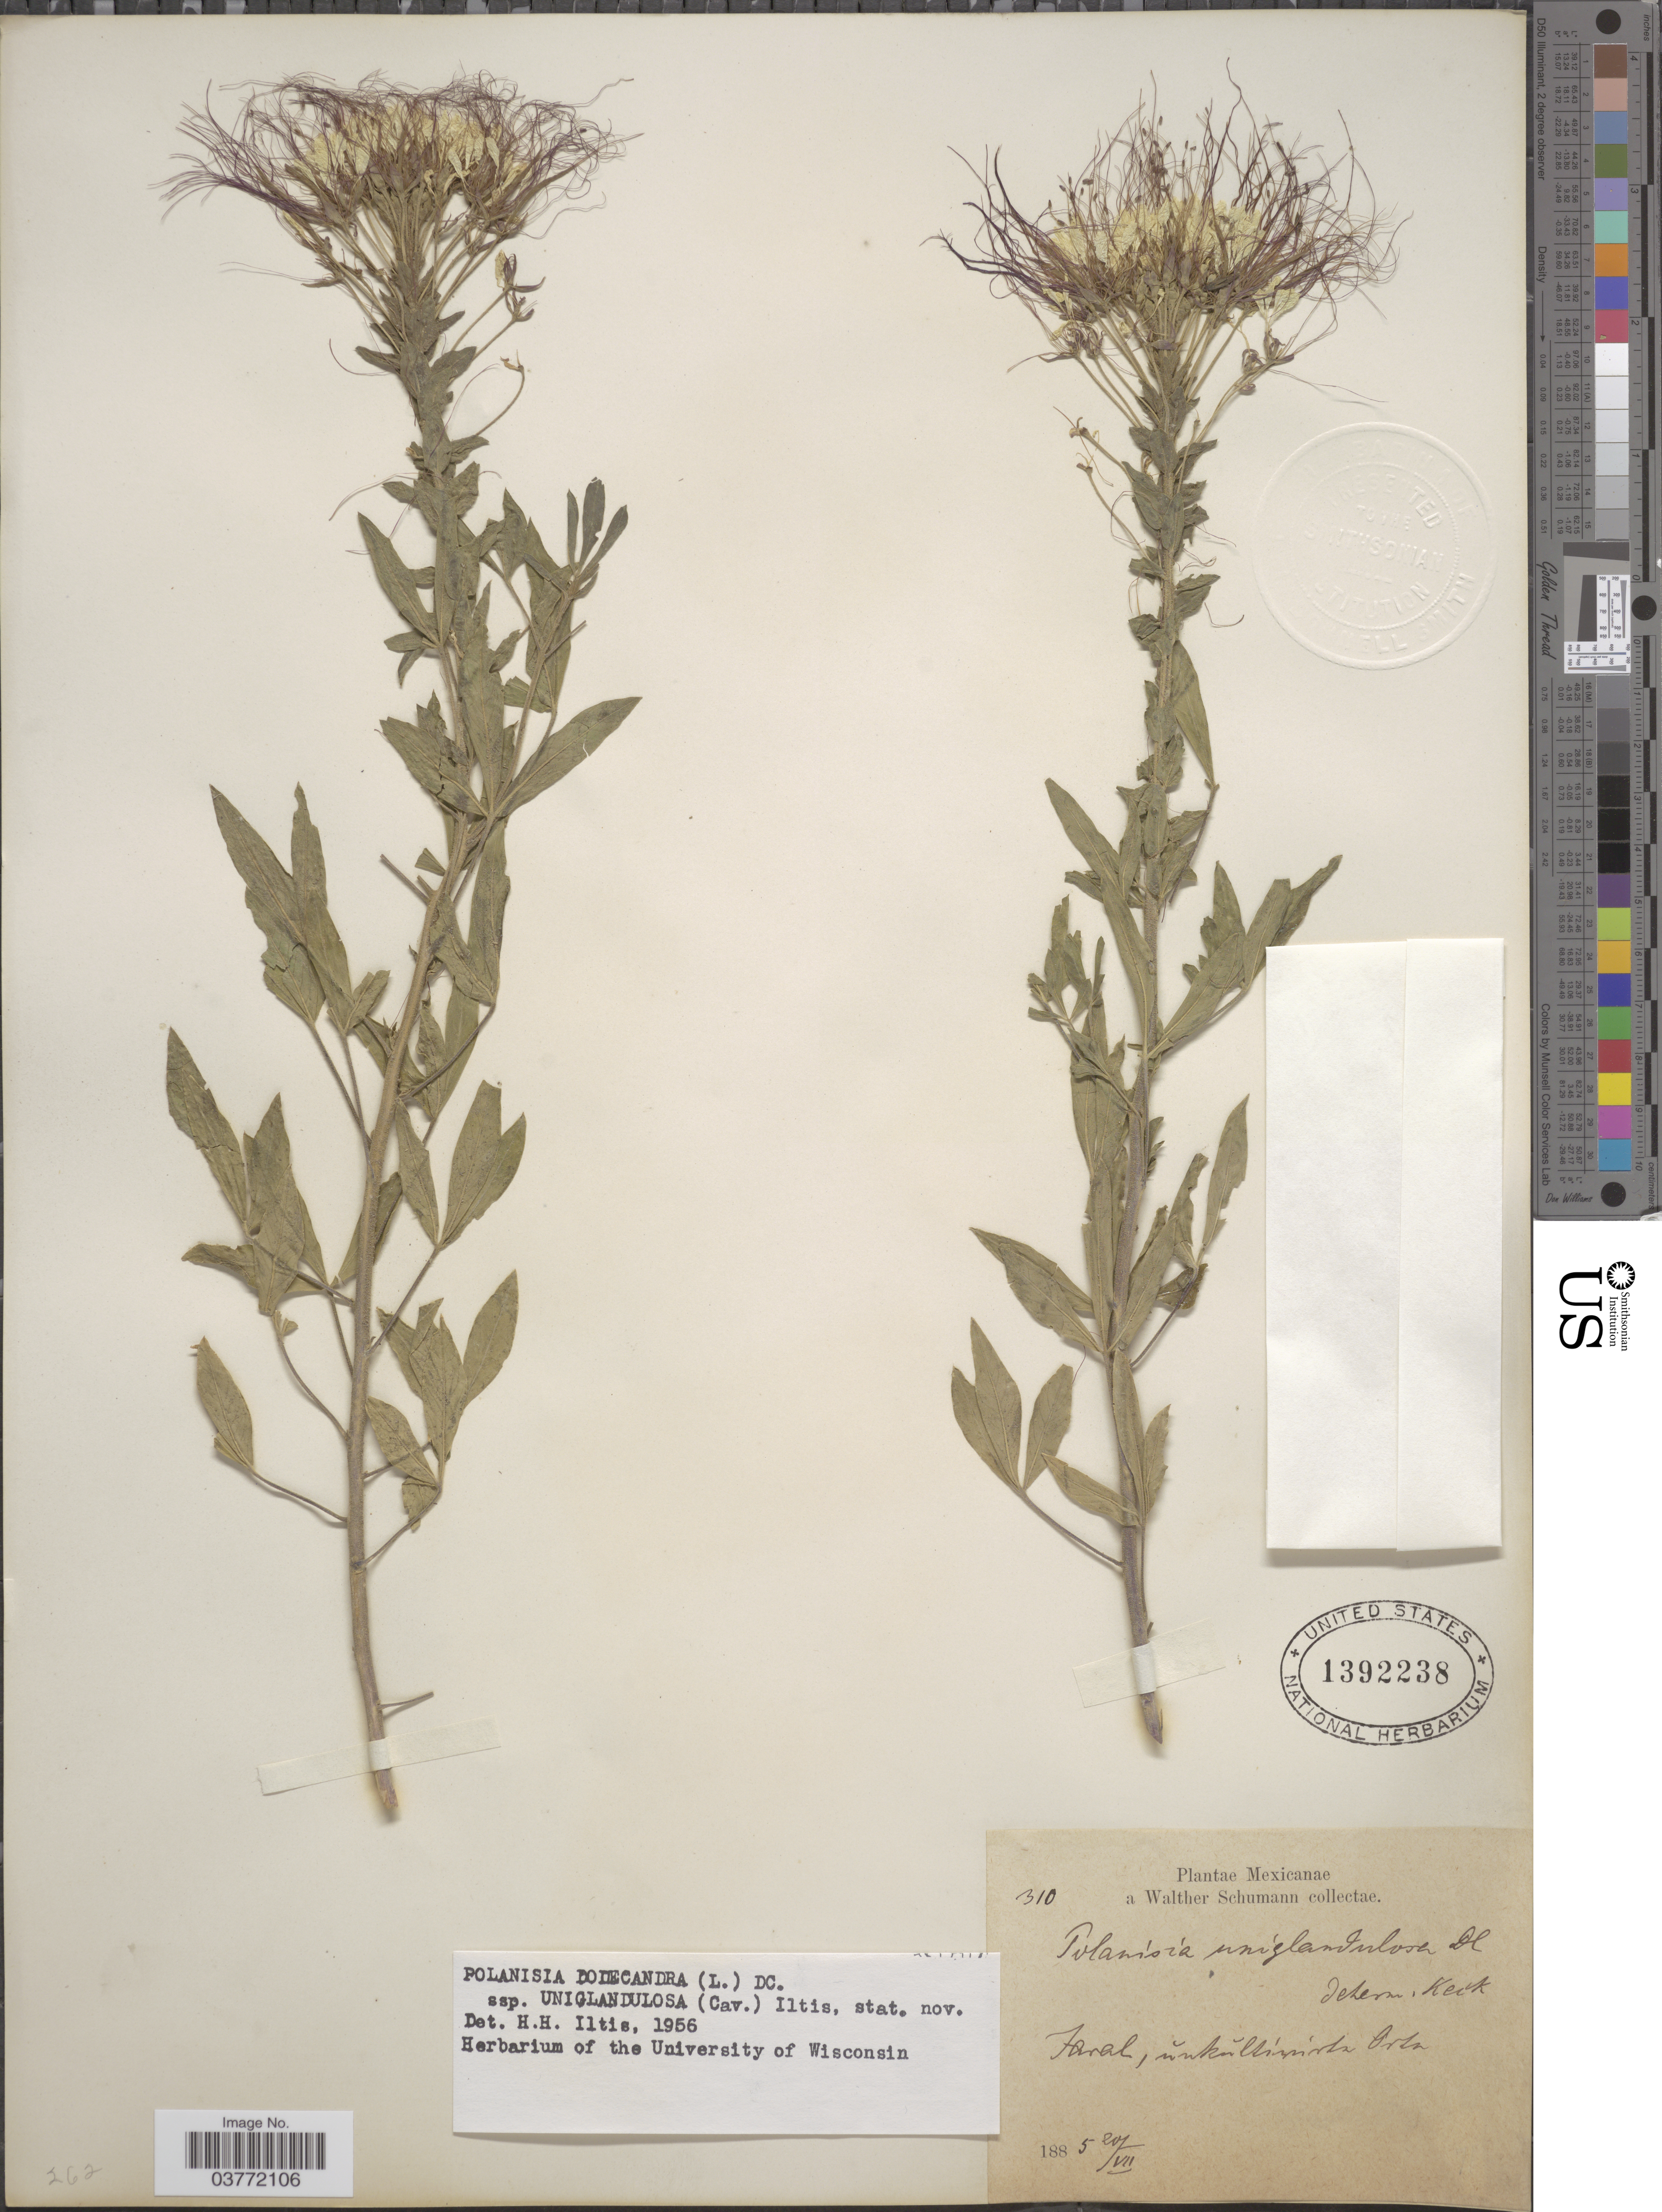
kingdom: Plantae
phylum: Tracheophyta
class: Magnoliopsida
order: Brassicales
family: Cleomaceae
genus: Polanisia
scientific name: Polanisia uniglandulosa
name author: (Cav.) DC.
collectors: W. Schumann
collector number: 310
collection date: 1885-07-20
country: Mexico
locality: Faral [interpreted]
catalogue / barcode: US 1392238